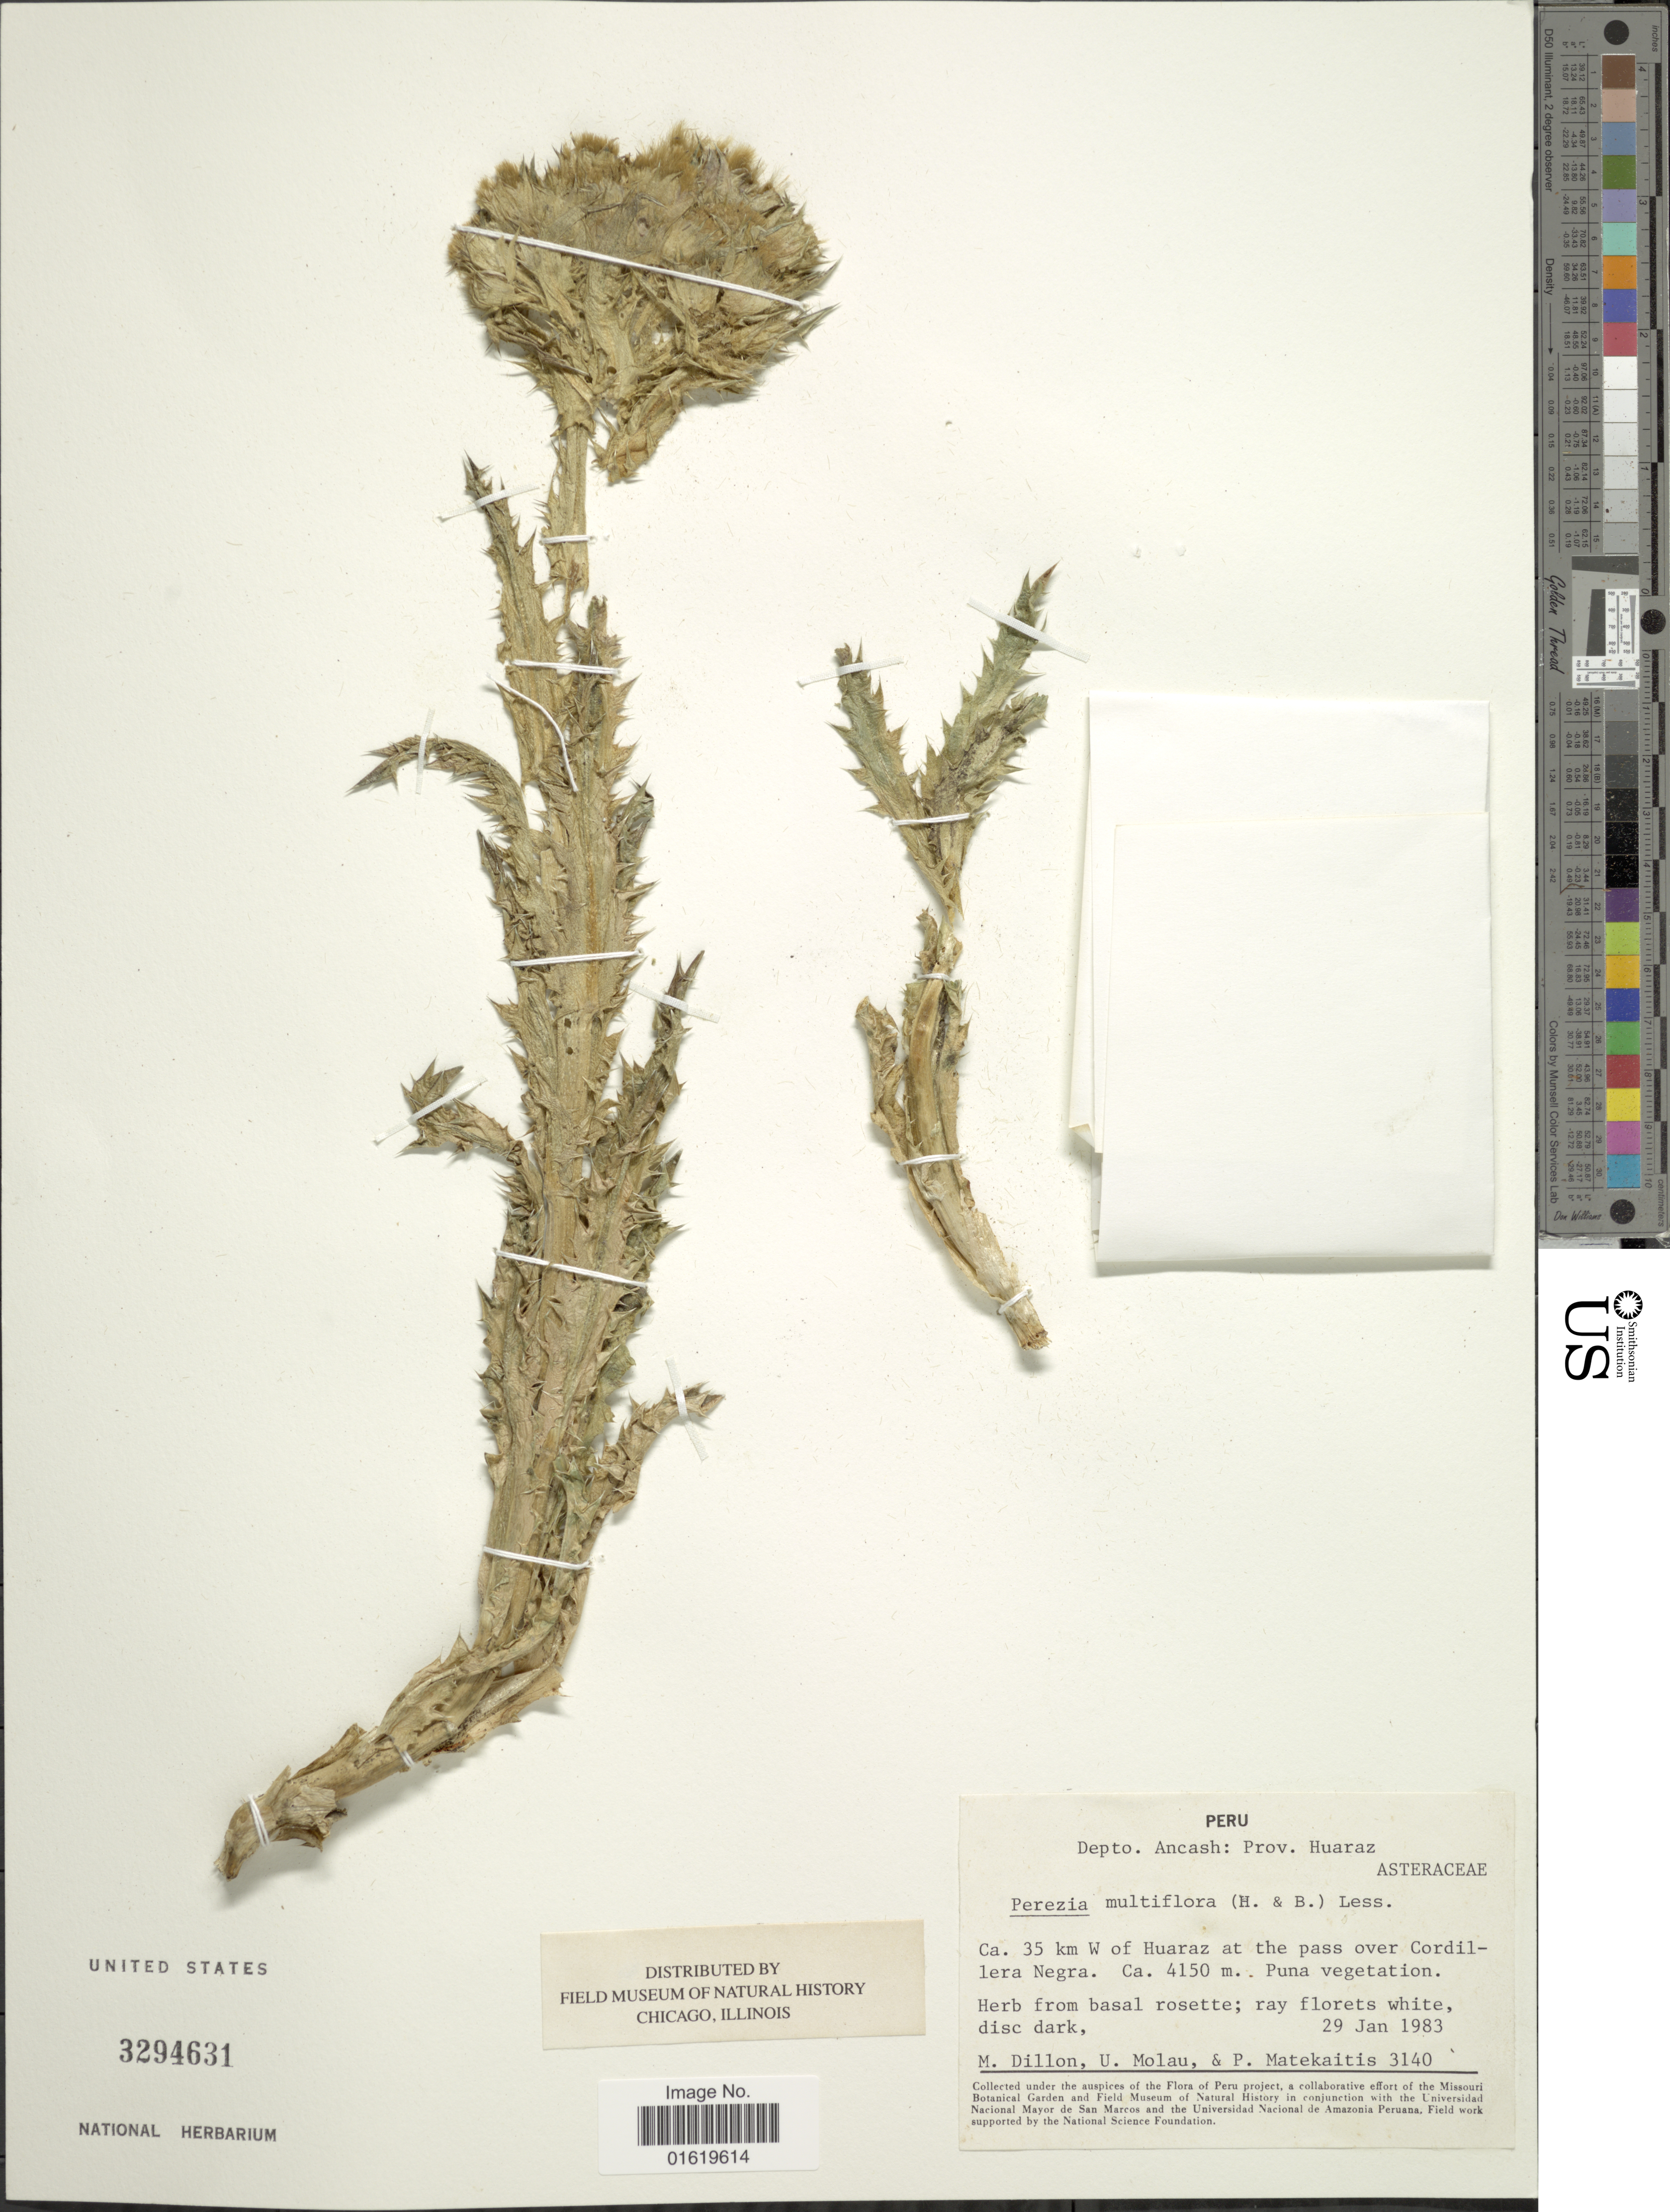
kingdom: Plantae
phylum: Tracheophyta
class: Magnoliopsida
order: Asterales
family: Asteraceae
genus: Perezia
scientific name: Perezia multiflora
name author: Less.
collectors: M. O. Dillon, U. Molau & P. Matekaitis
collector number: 3140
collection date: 1983-01-29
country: Peru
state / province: Ancash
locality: Depto. Ancash: Prov. Huaraz. Ca. 35 km W of Huaraz at the pass over Cordillera Negra.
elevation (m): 4150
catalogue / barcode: US 3294631